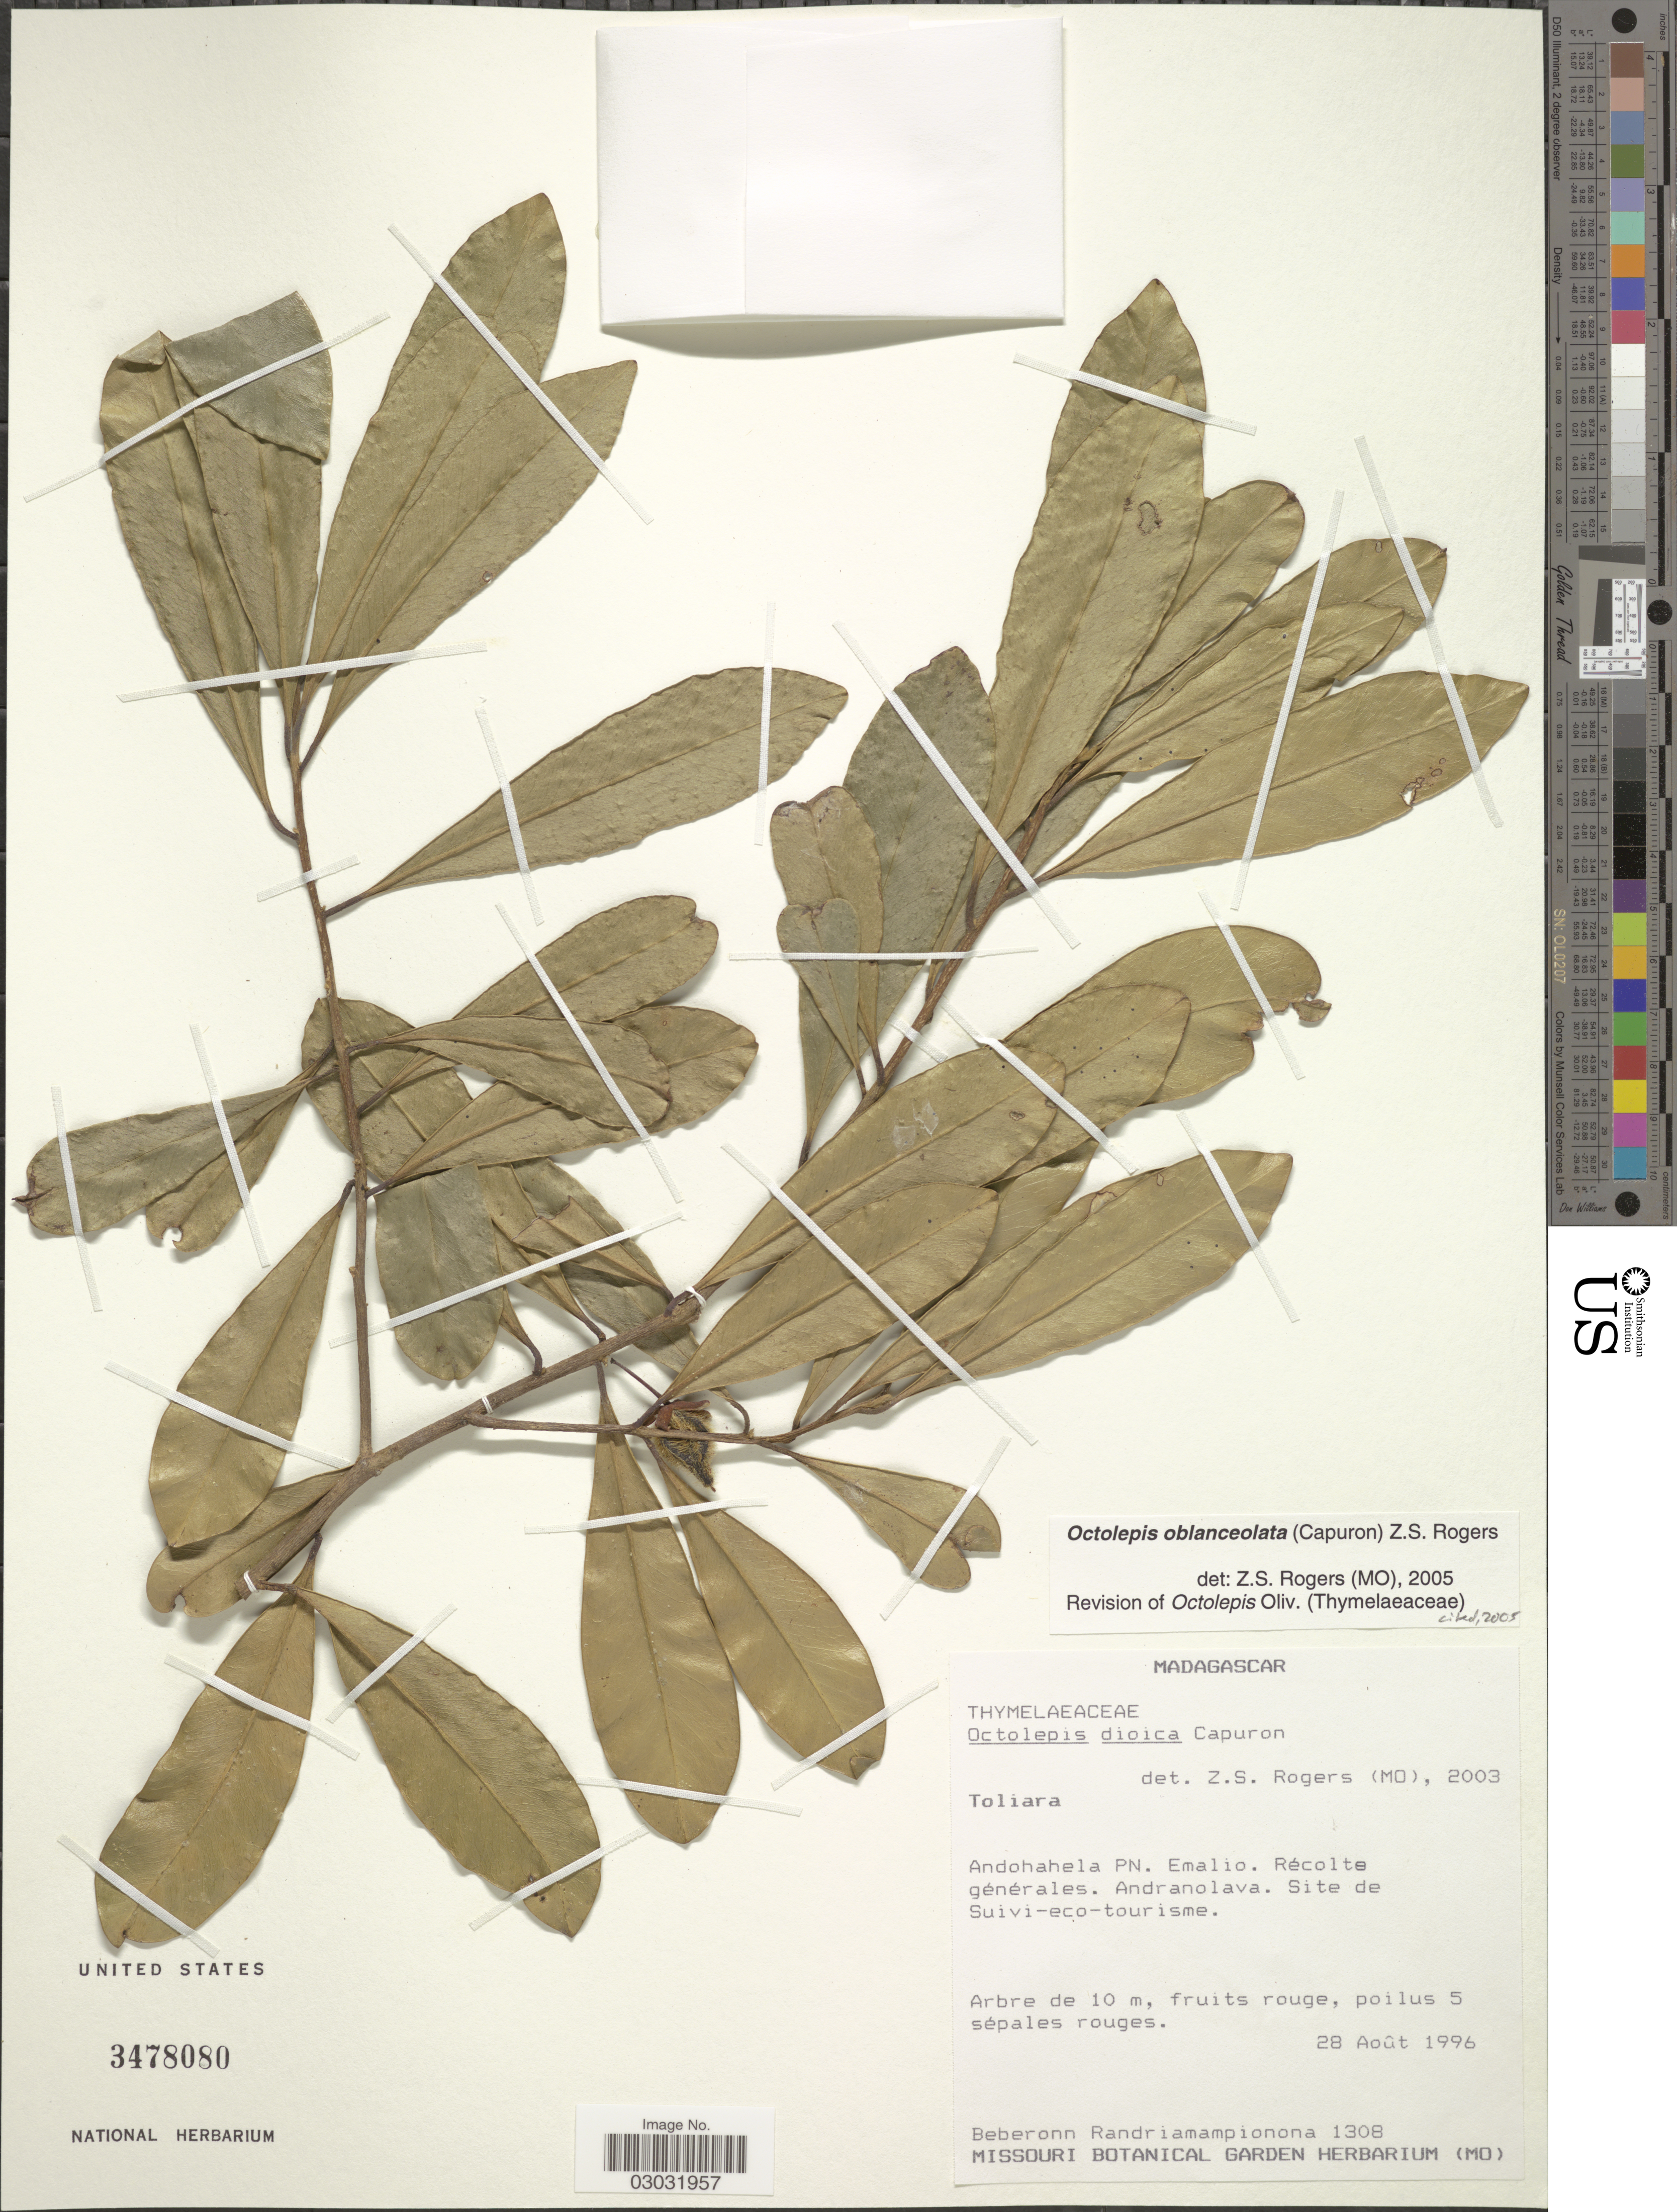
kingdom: Plantae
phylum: Tracheophyta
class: Magnoliopsida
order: Malvales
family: Thymelaeaceae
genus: Octolepis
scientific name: Octolepis oblanceolata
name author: (Capuron) Z.S. Rogers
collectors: B. Randriamampionona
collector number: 1308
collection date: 1996-08-28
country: Madagascar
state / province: Anosy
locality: Andohahela PN. Emalio. Andranolava.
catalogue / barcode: US 3478080